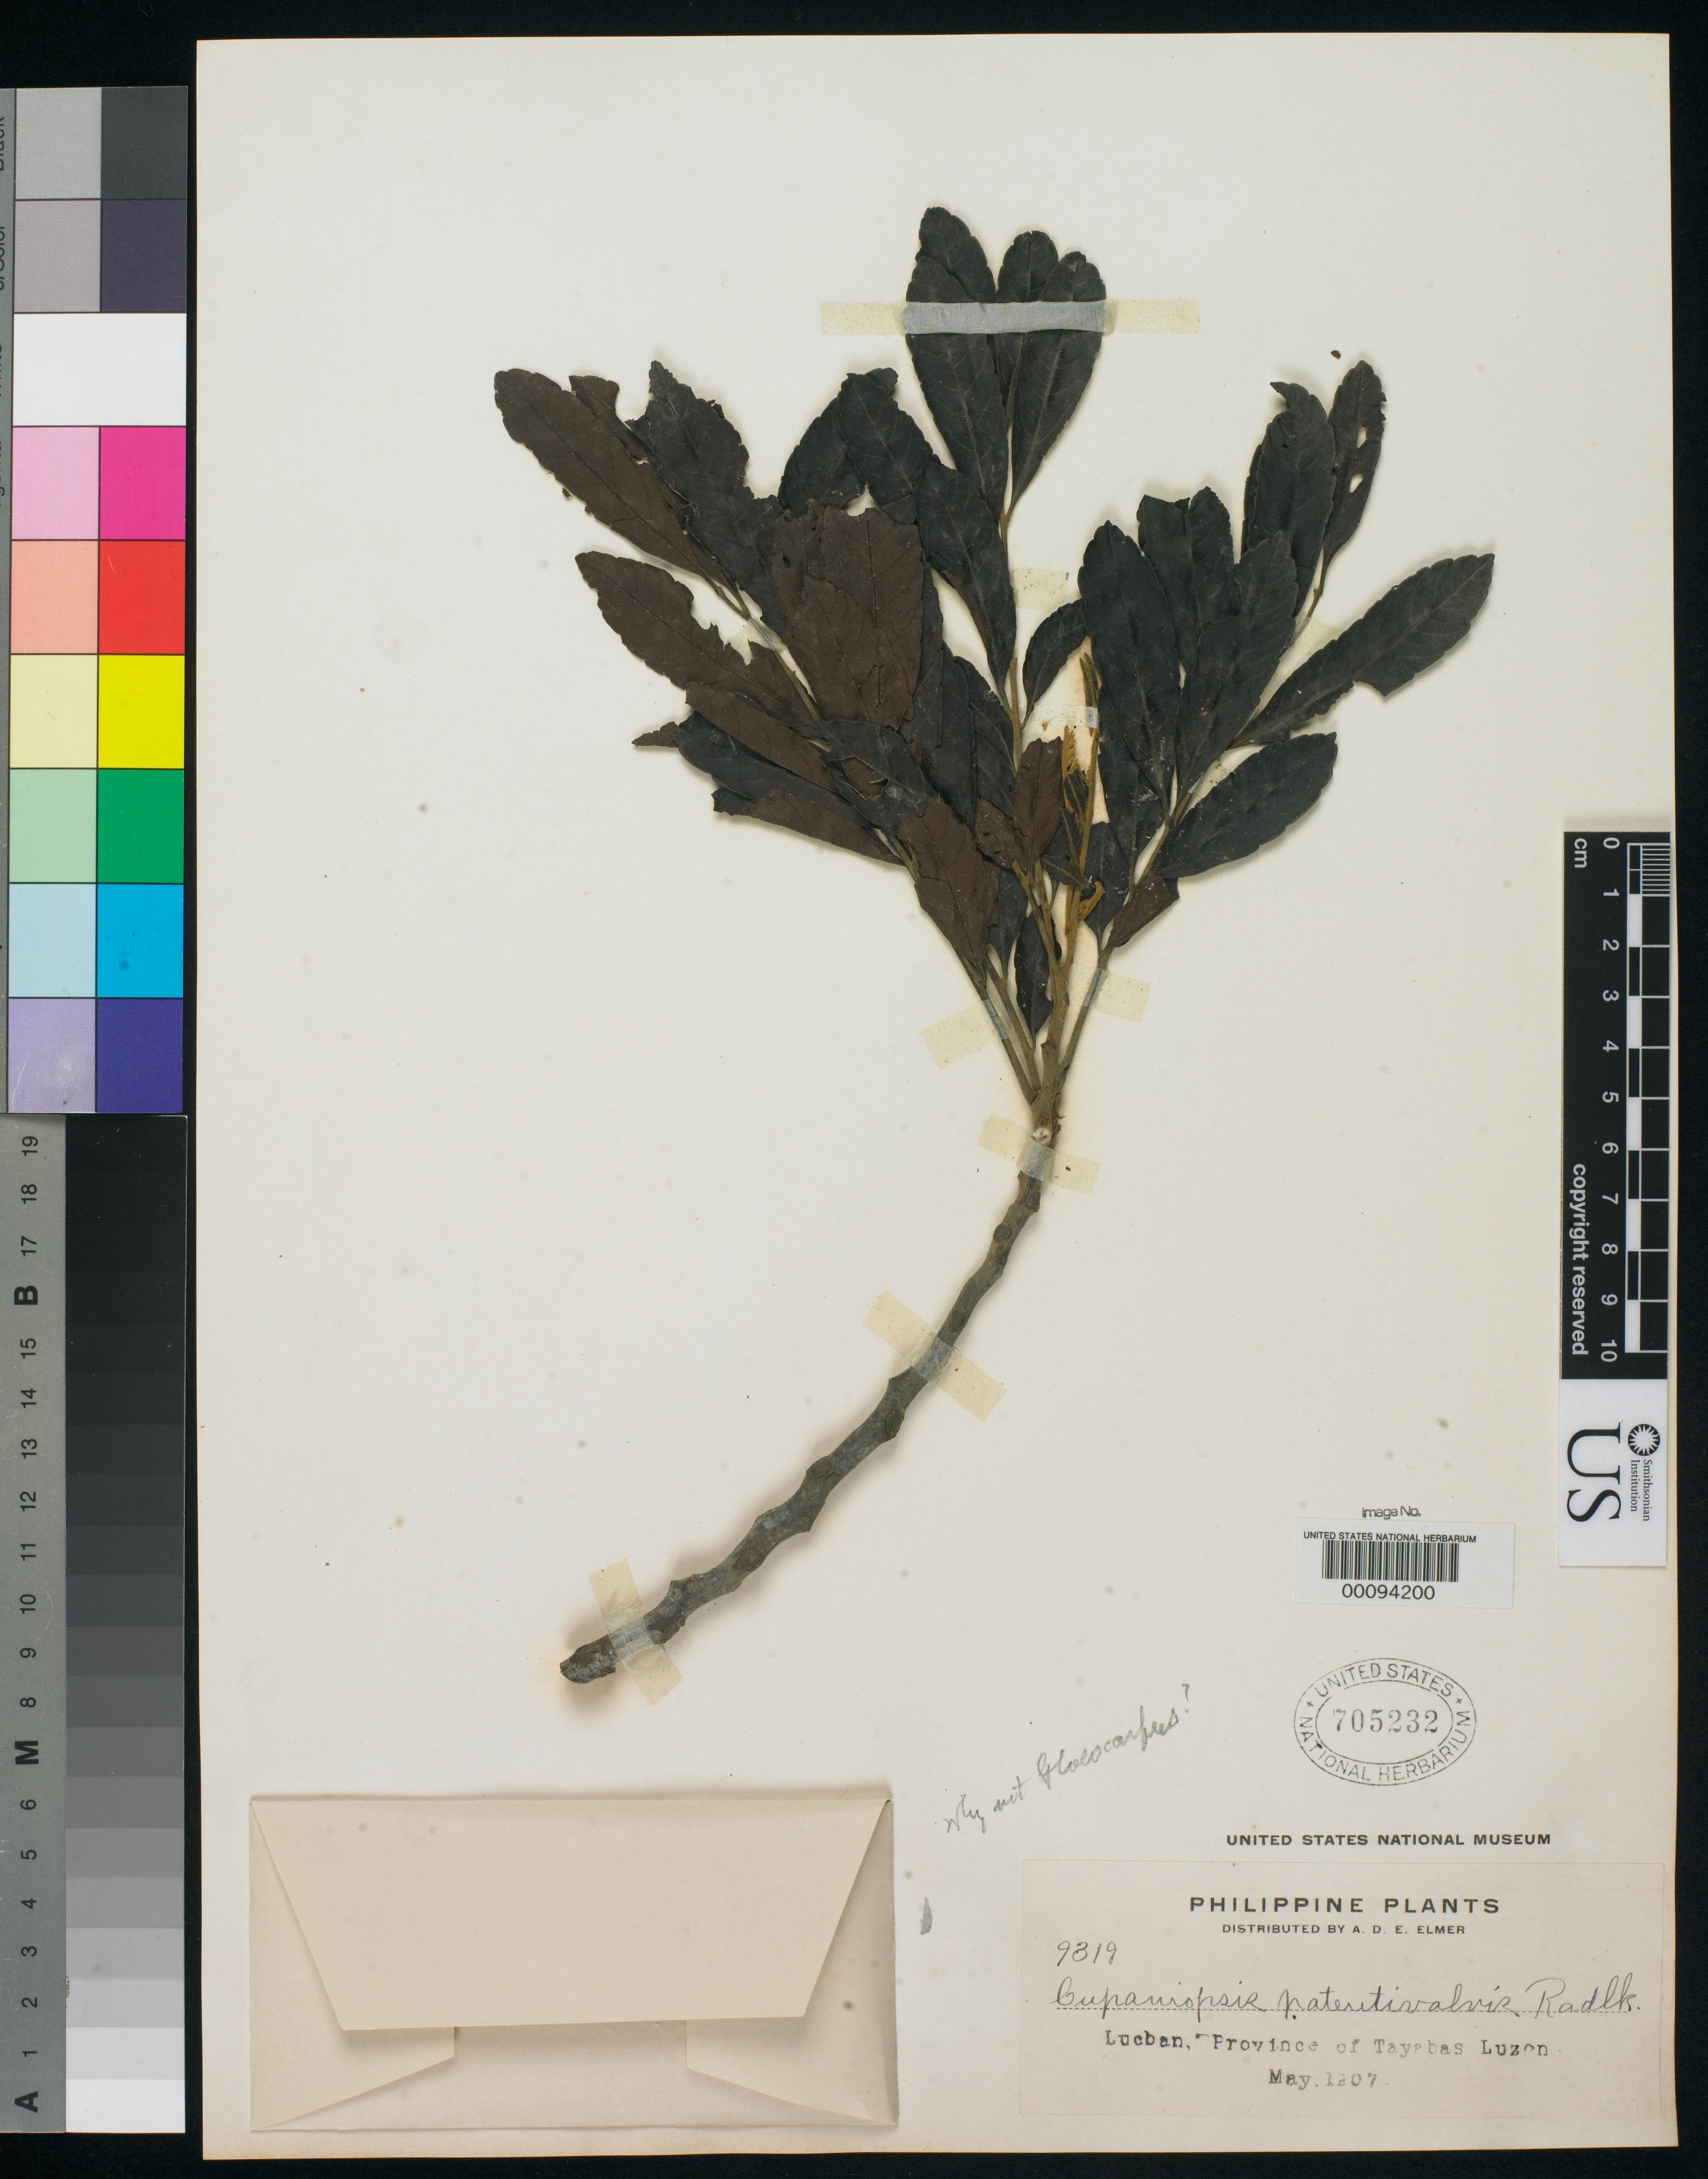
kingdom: Plantae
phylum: Tracheophyta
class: Magnoliopsida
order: Sapindales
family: Sapindaceae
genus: Cupaniopsis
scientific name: Cupaniopsis patentivalvis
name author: Radlk. in Elmer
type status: Isotype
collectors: A. D. E. Elmer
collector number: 9319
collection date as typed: May 1907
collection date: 1907-05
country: Philippines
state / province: Calabarzon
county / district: Quezon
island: Luzon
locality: Lucban, Province of Tayabas, Luzon.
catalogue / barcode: US 705232